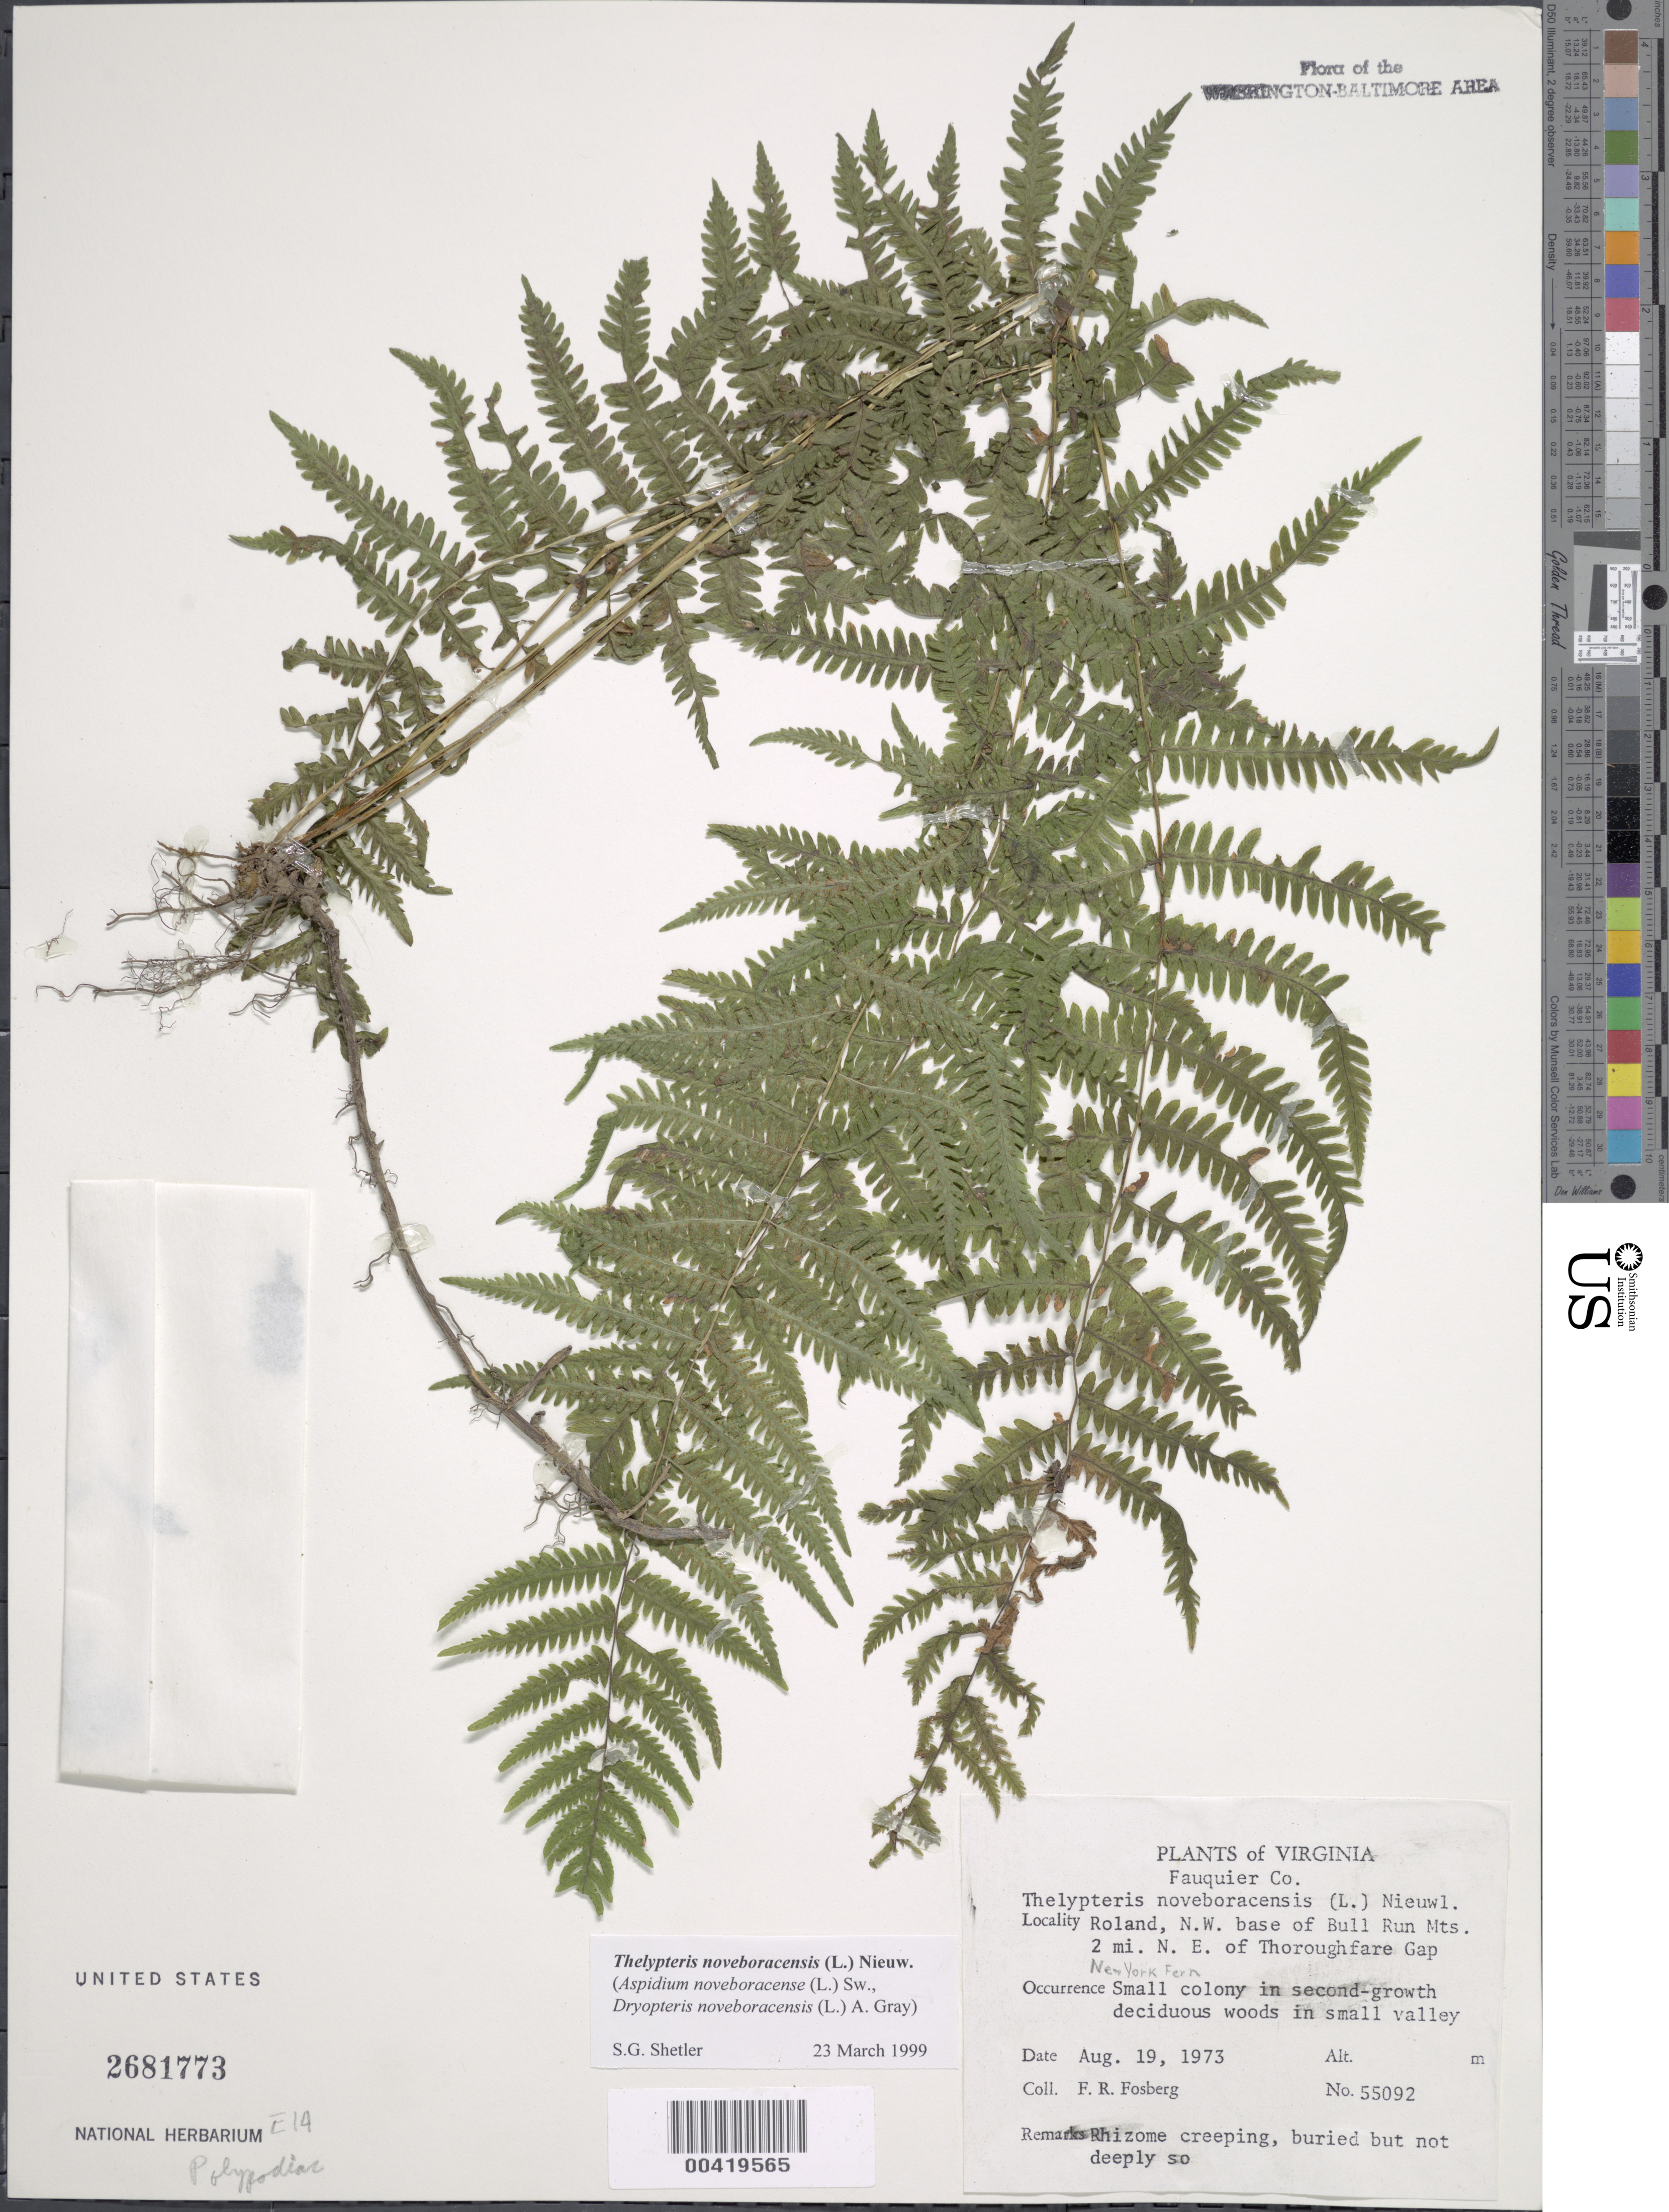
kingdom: Plantae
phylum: Tracheophyta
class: Polypodiopsida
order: Polypodiales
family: Thelypteridaceae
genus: Parathelypteris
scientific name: Parathelypteris noveboracensis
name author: (L.) Ching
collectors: F. R. Fosberg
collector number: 55092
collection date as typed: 19 Aug 1973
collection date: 1973-08-19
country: United States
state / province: Virginia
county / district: Fauquier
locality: Roland, northwest base of Bull Run Mountains Bull Run Mts.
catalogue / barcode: US 2681773